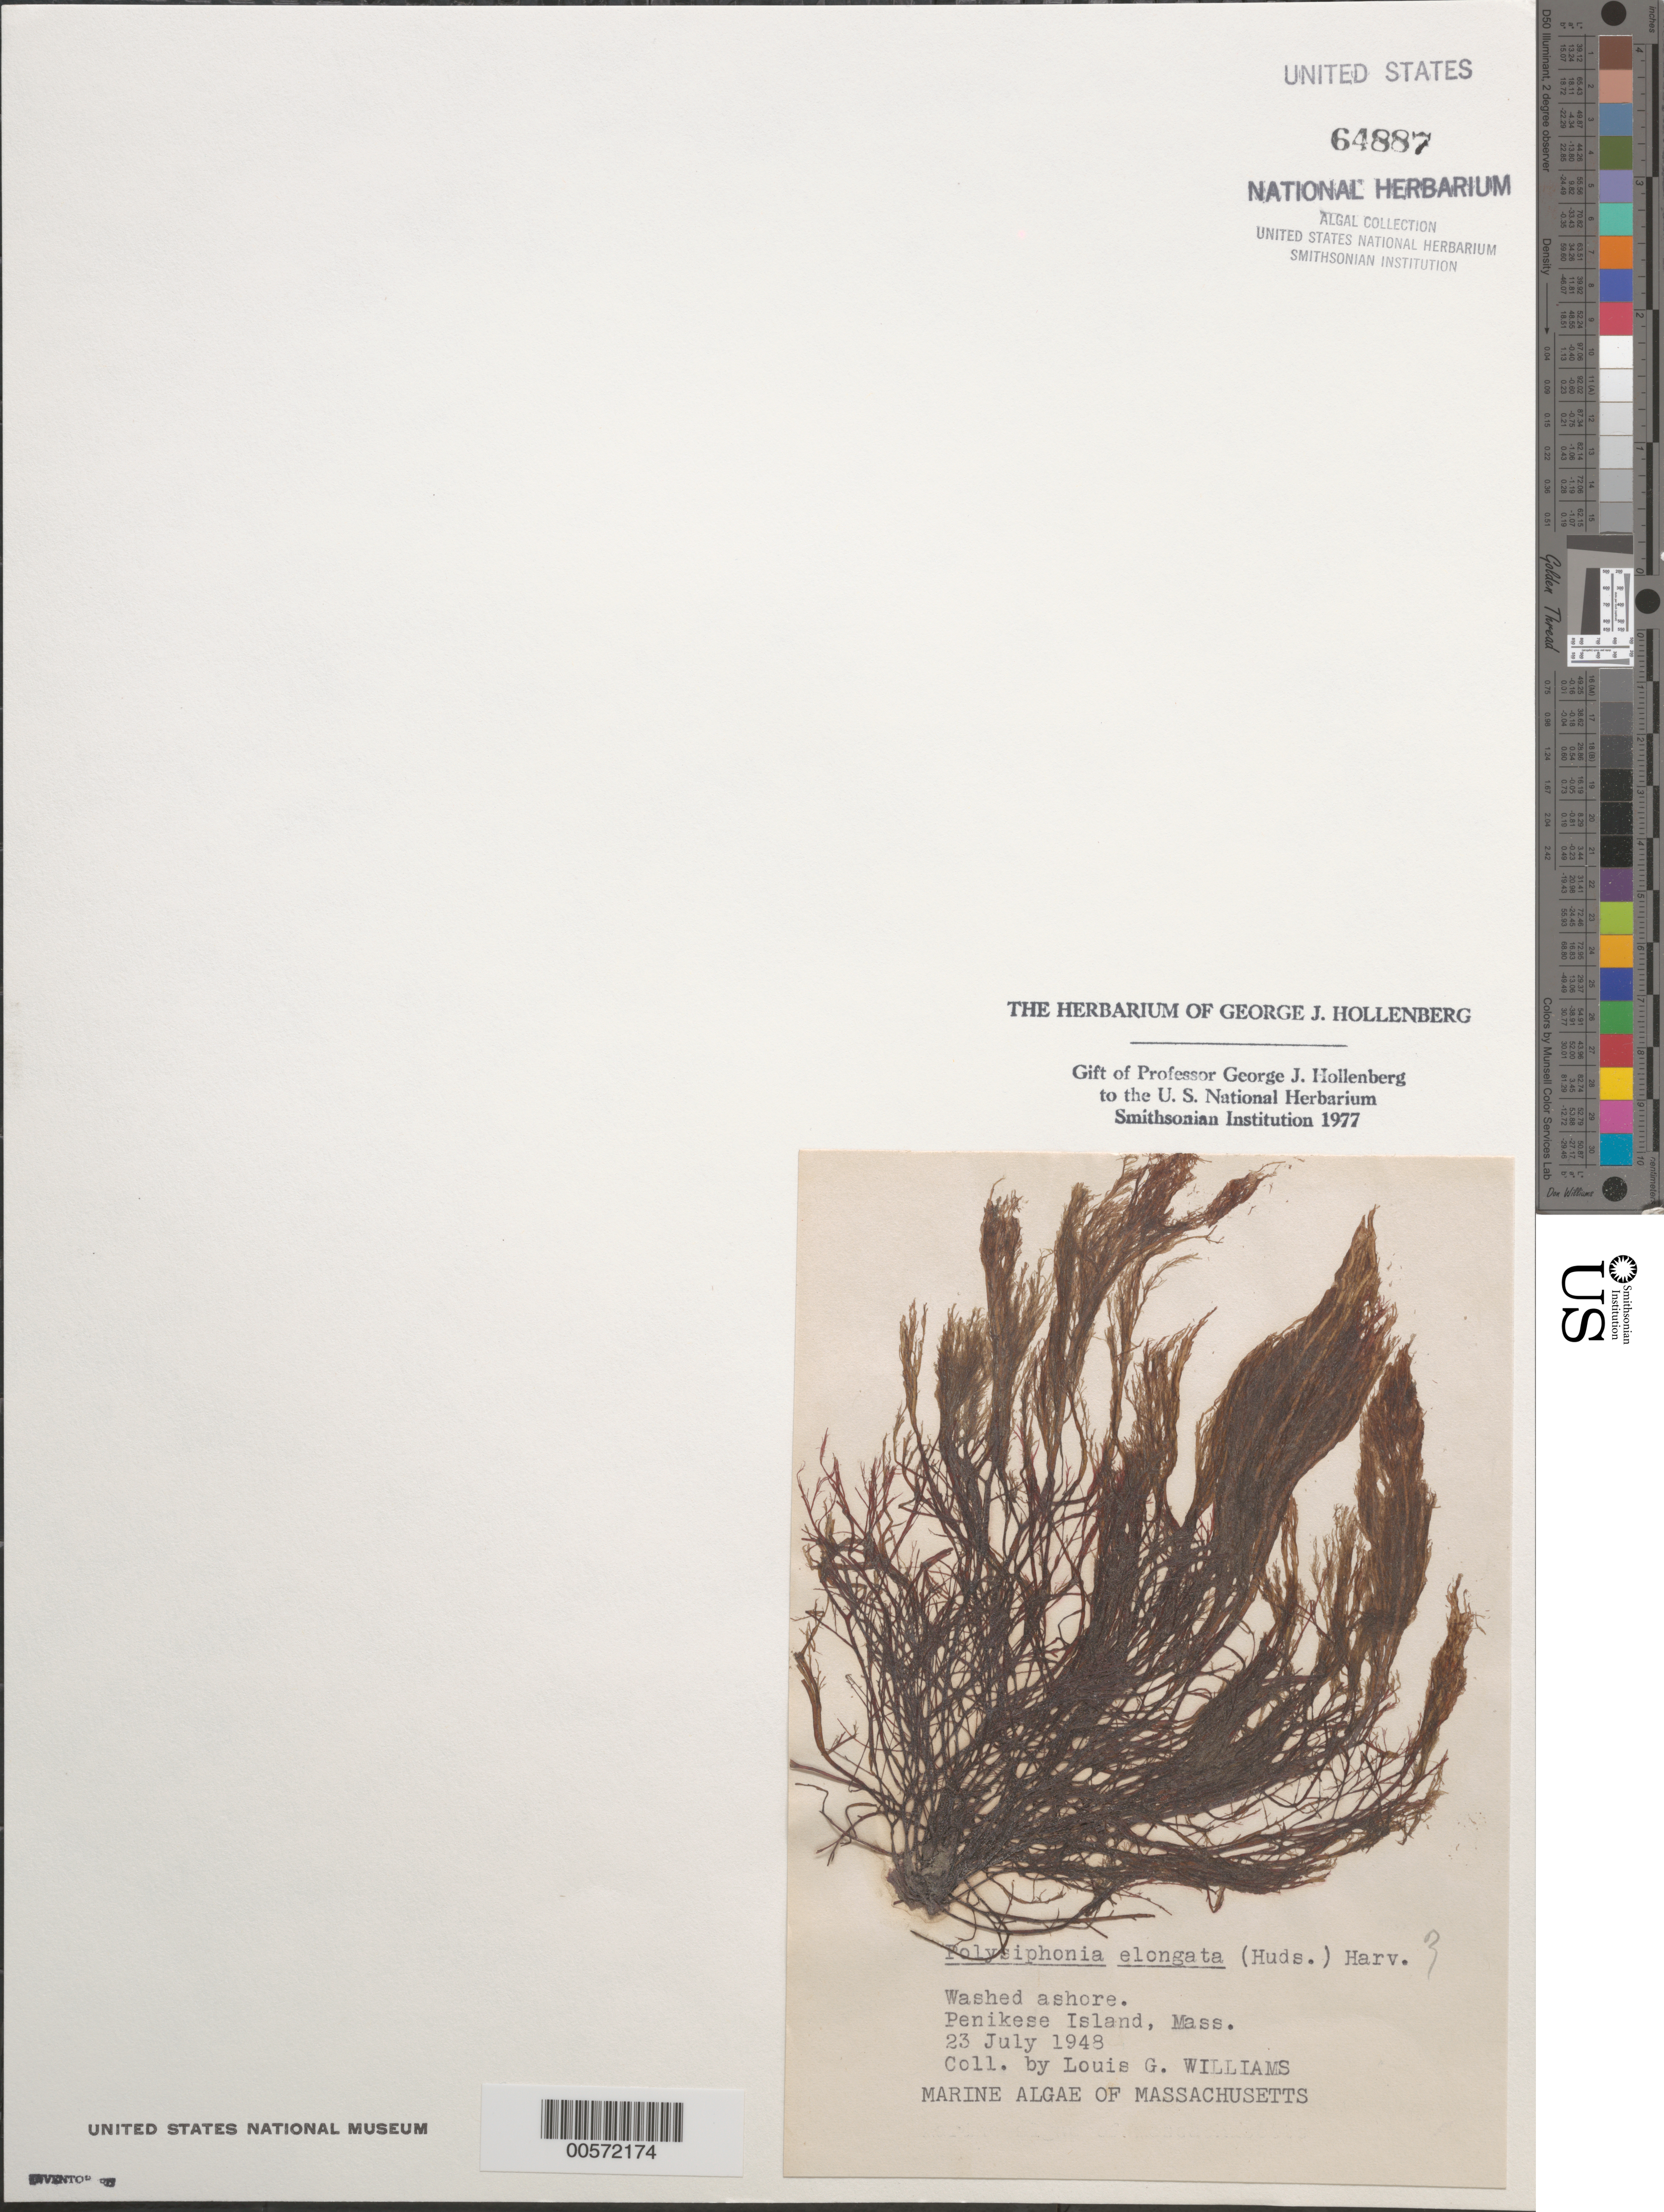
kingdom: Plantae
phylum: Rhodophyta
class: Florideophyceae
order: Ceramiales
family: Rhodomelaceae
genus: Carradoriella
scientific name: Carradoriella elongata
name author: (Hudson) Savoie & G.W. Saunders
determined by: Algae name updating Project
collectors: L. G. Williams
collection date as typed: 23 Jul 1948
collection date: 1948-07-23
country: United States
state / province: Massachusetts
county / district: Dukes County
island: Penikese Island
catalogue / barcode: US 64887